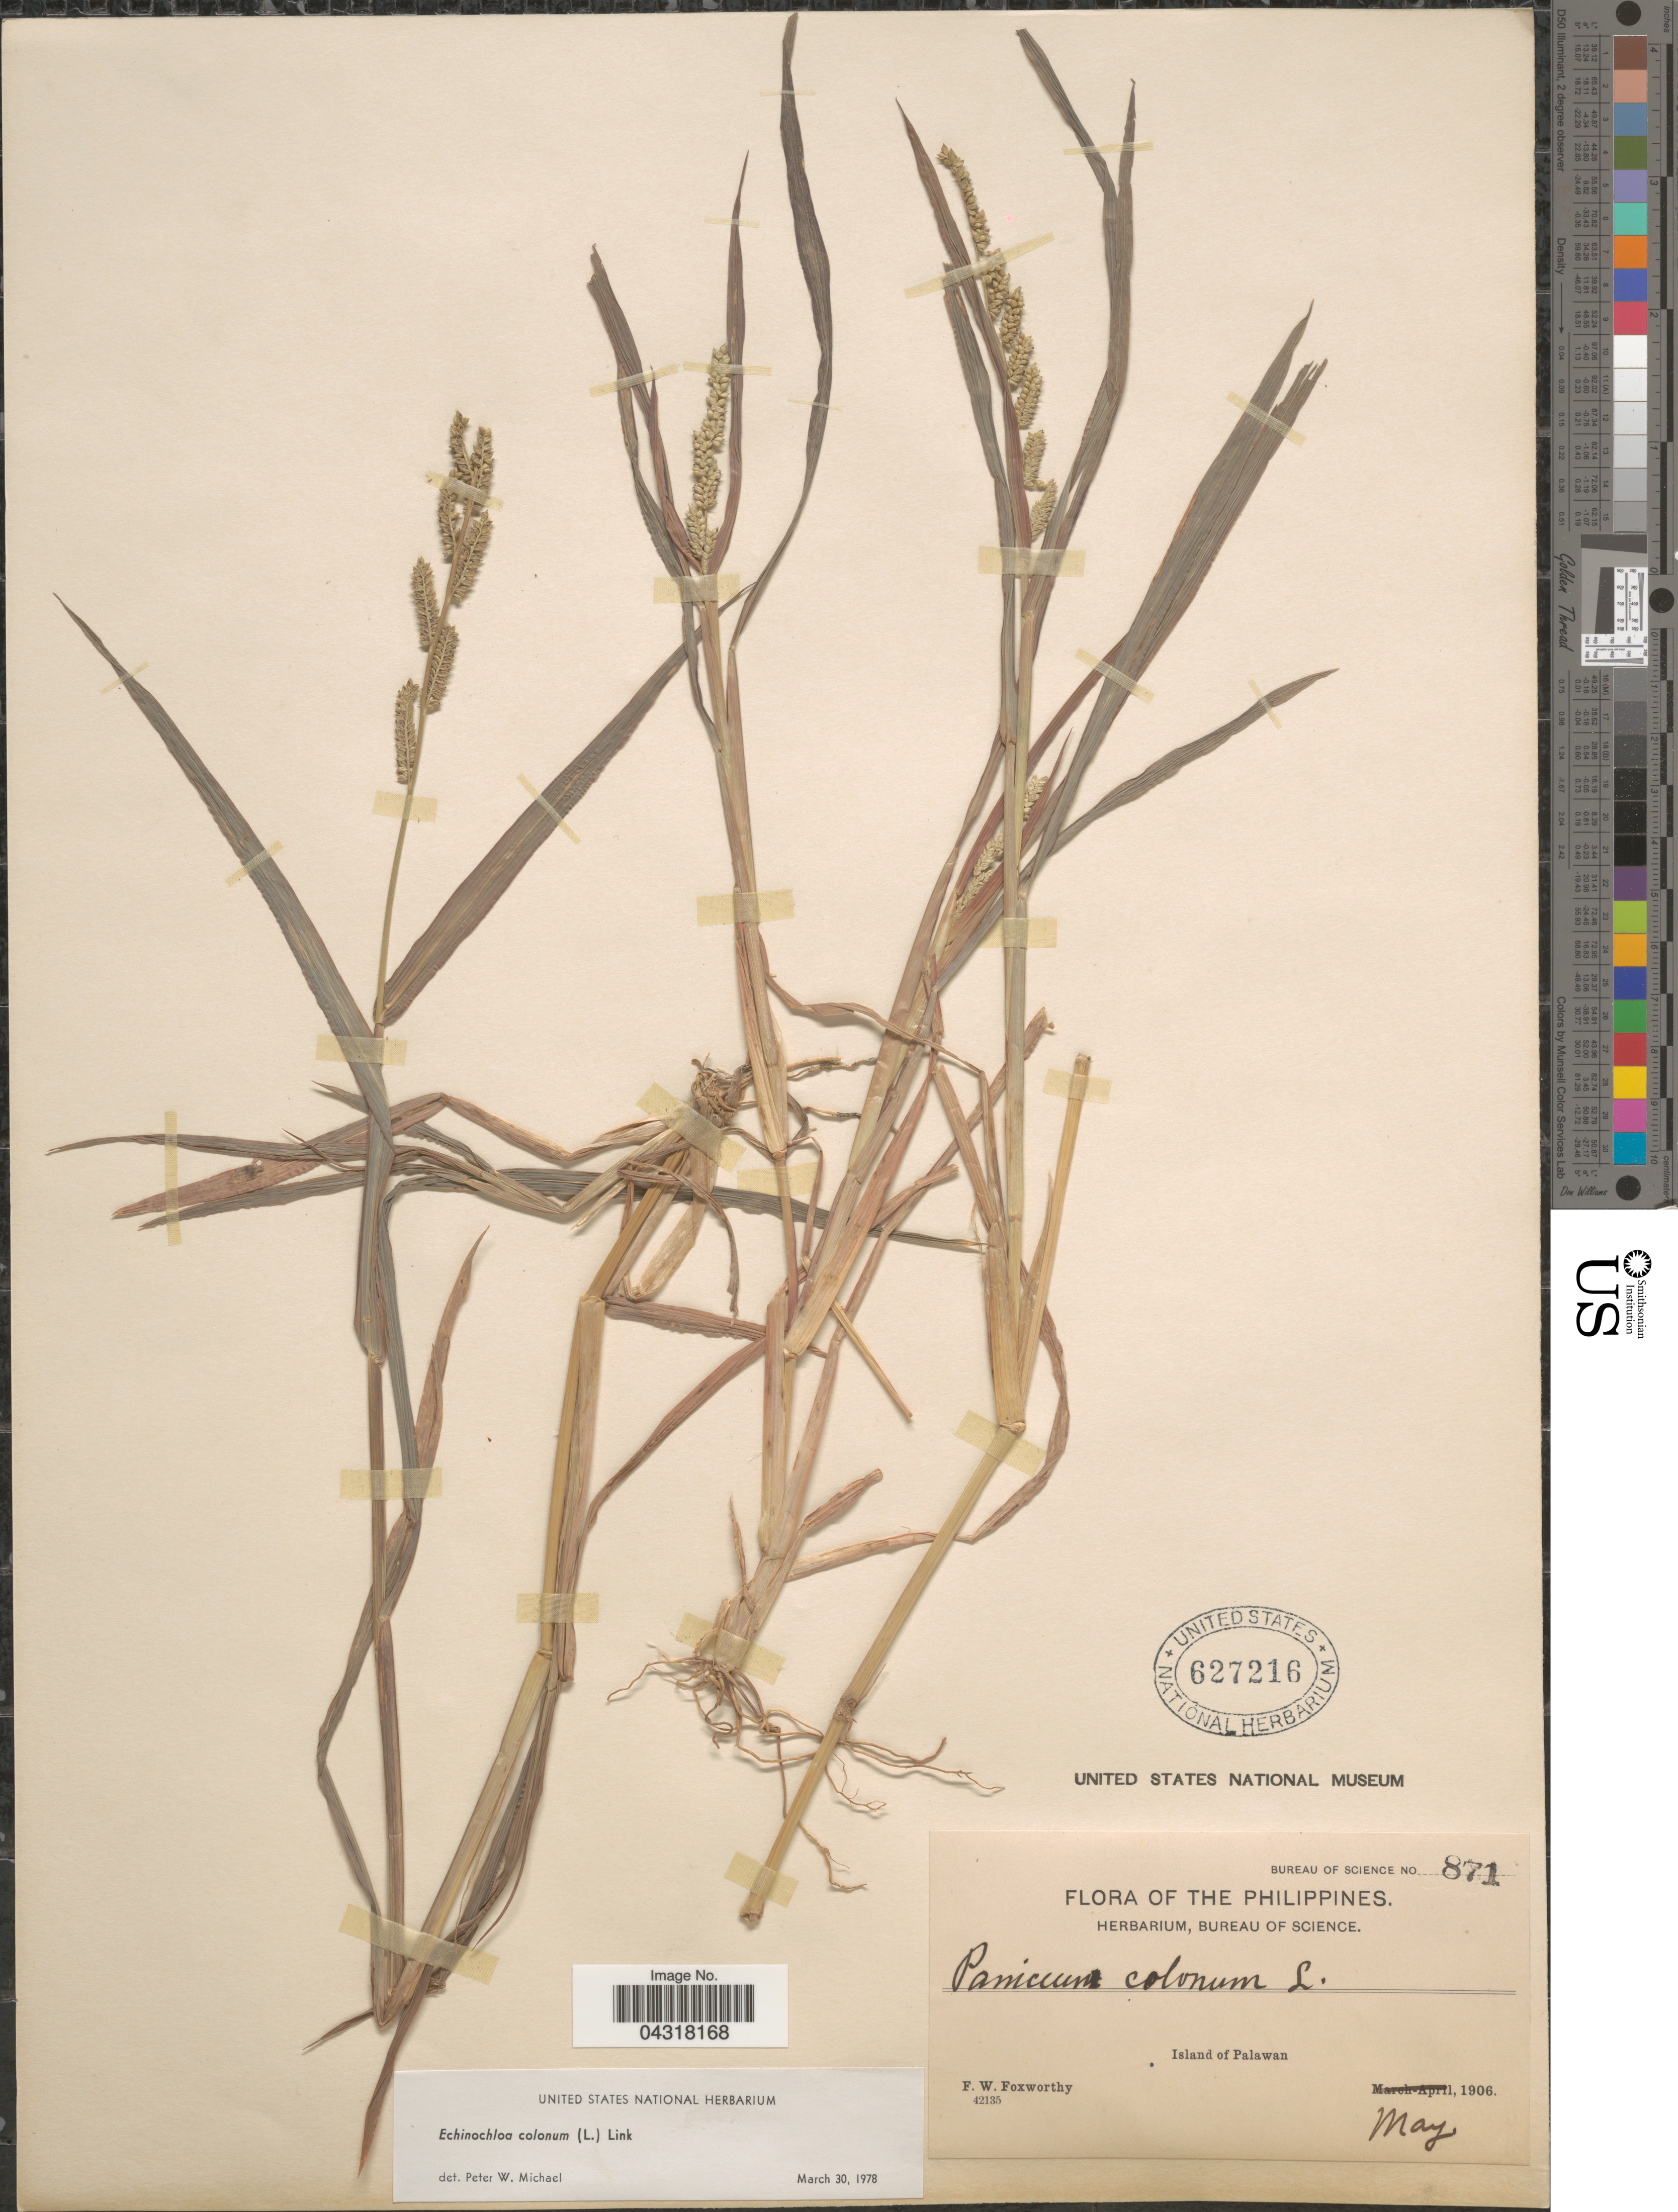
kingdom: Plantae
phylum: Tracheophyta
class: Liliopsida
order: Poales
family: Poaceae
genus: Echinochloa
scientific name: Echinochloa colona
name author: (L.) Link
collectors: F. W. Foxworthy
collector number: Bureau of Science 871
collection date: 1906-05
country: Philippines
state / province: Mimaropa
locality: Island of Palawan.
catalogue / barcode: US 627216